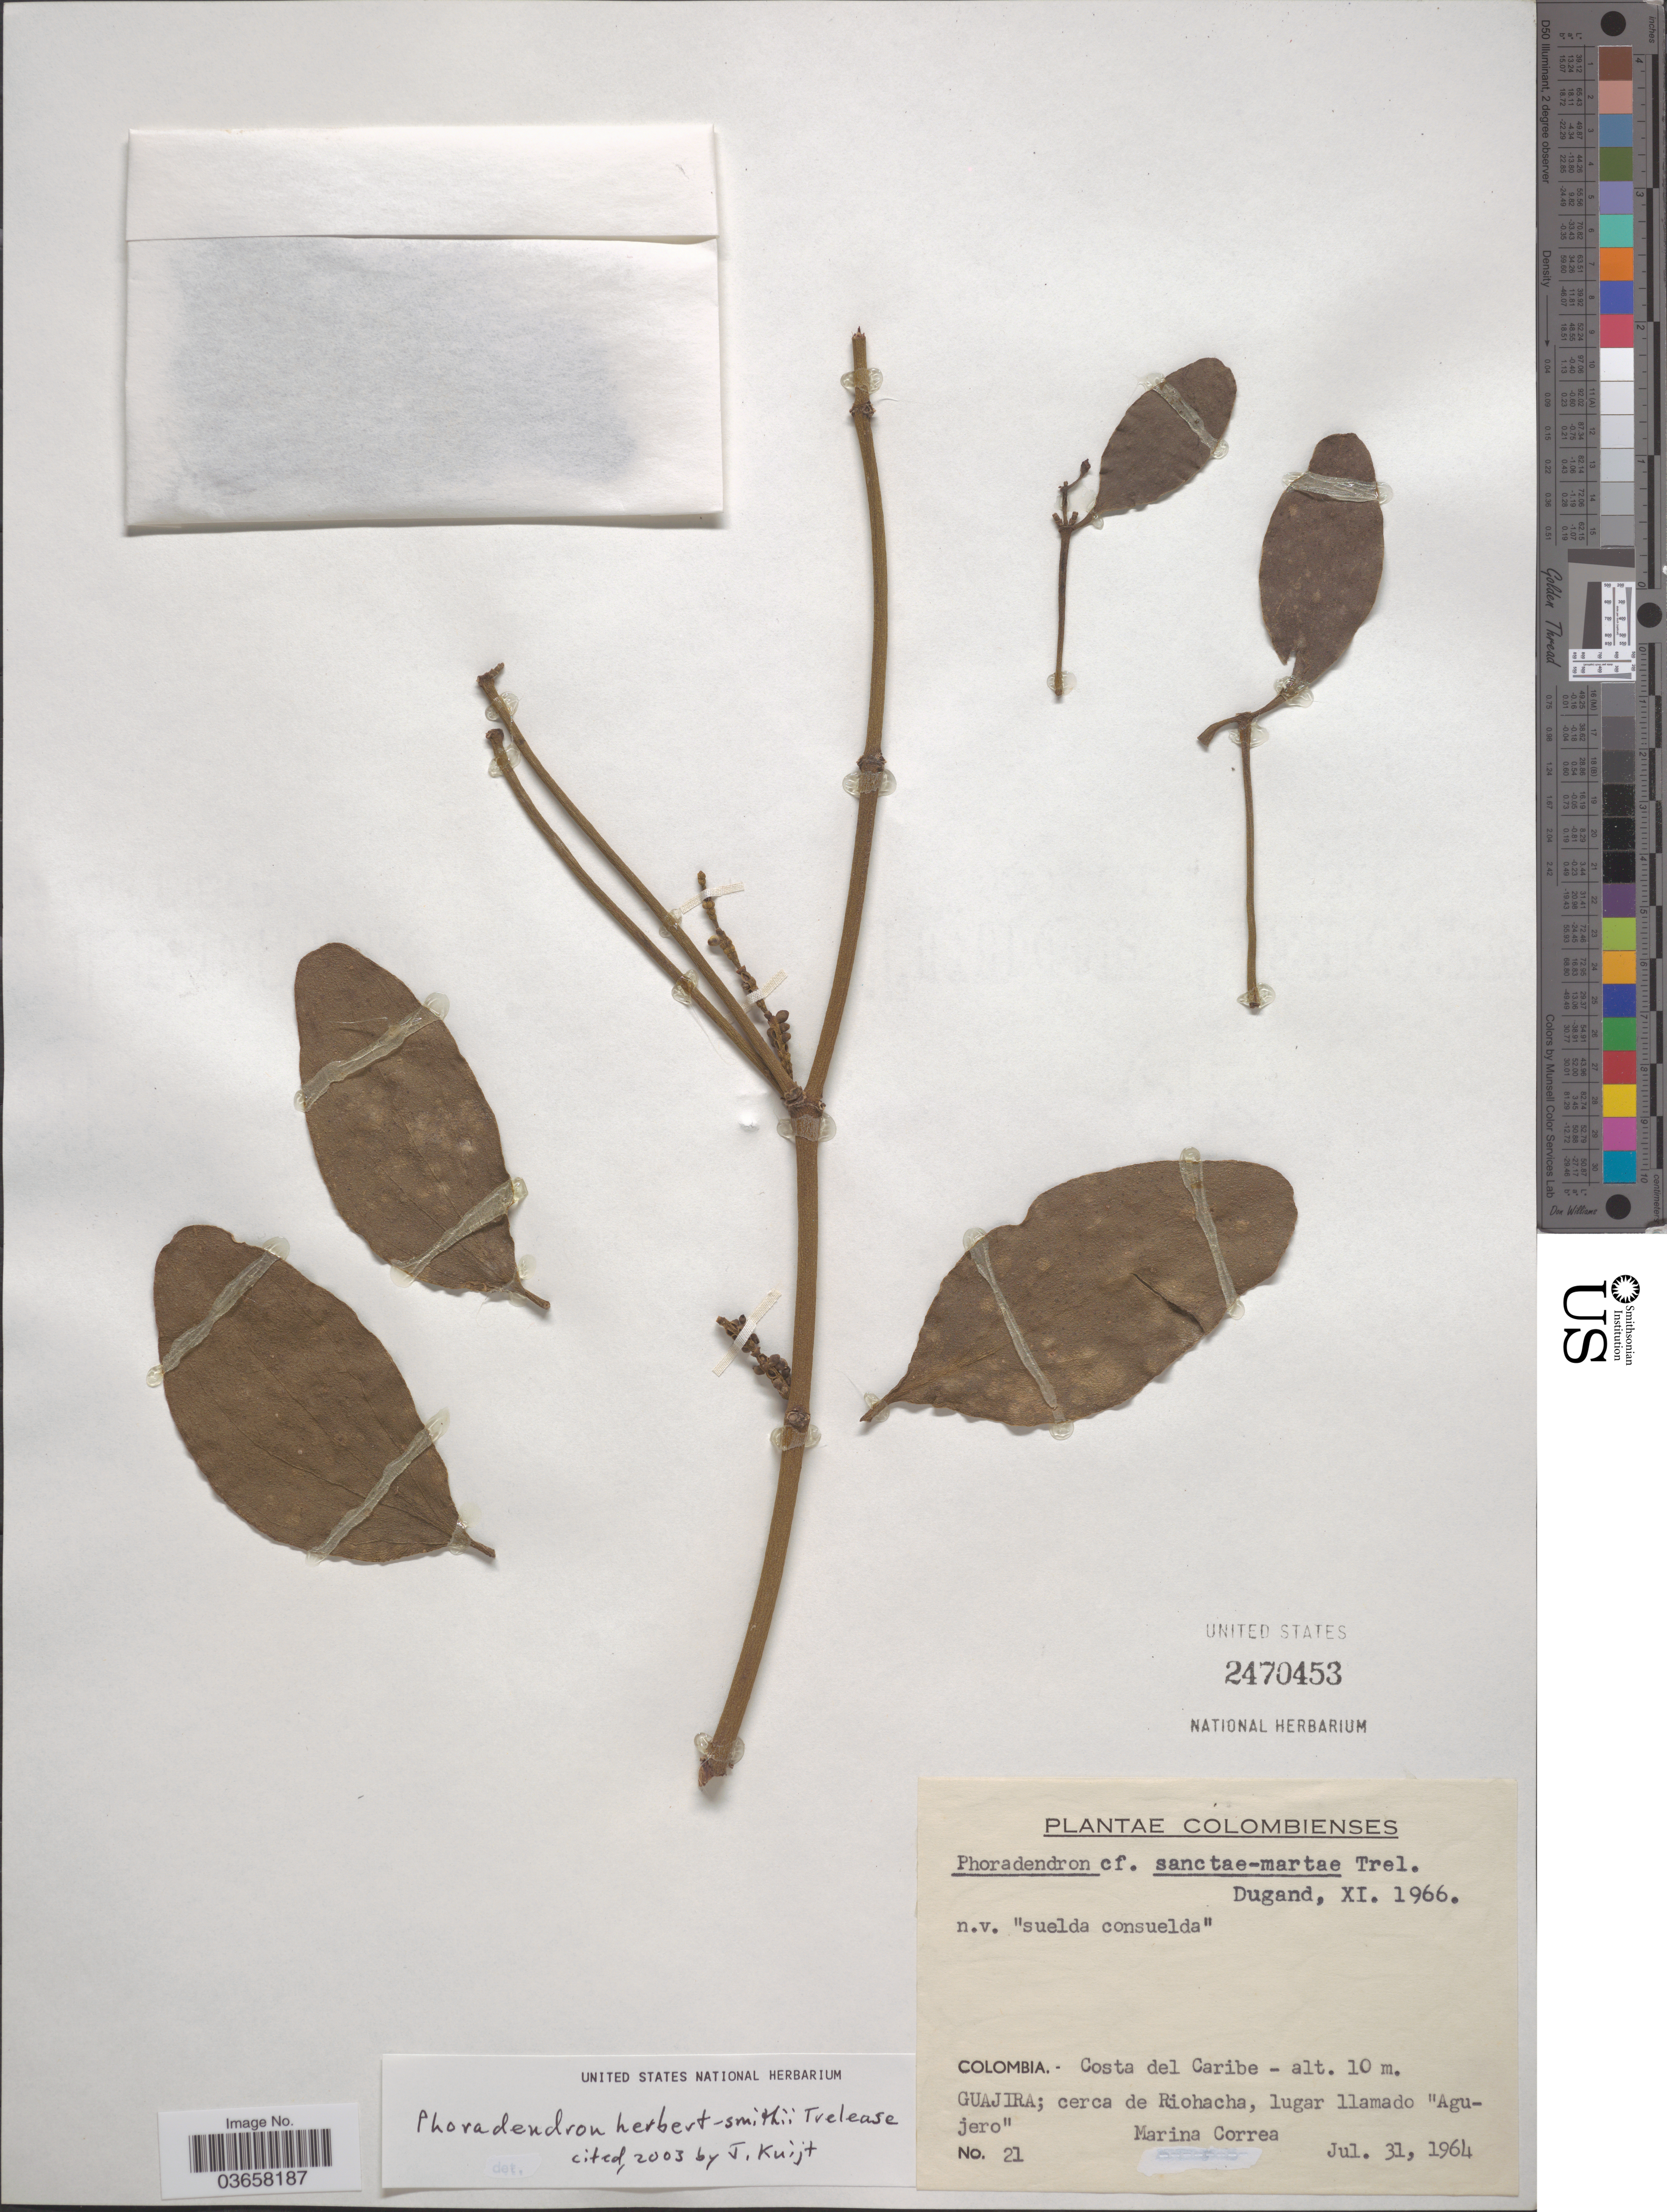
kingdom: Plantae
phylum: Tracheophyta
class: Magnoliopsida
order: Santalales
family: Viscaceae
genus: Phoradendron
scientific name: Phoradendron herbert-smithii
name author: Trel.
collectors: M. Correa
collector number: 21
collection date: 1964-07-31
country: Colombia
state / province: La Guajira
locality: Costa del Caribe. Cerca de Riohacha, lugar llamdo "Agujero".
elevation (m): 10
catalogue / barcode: US 2470453